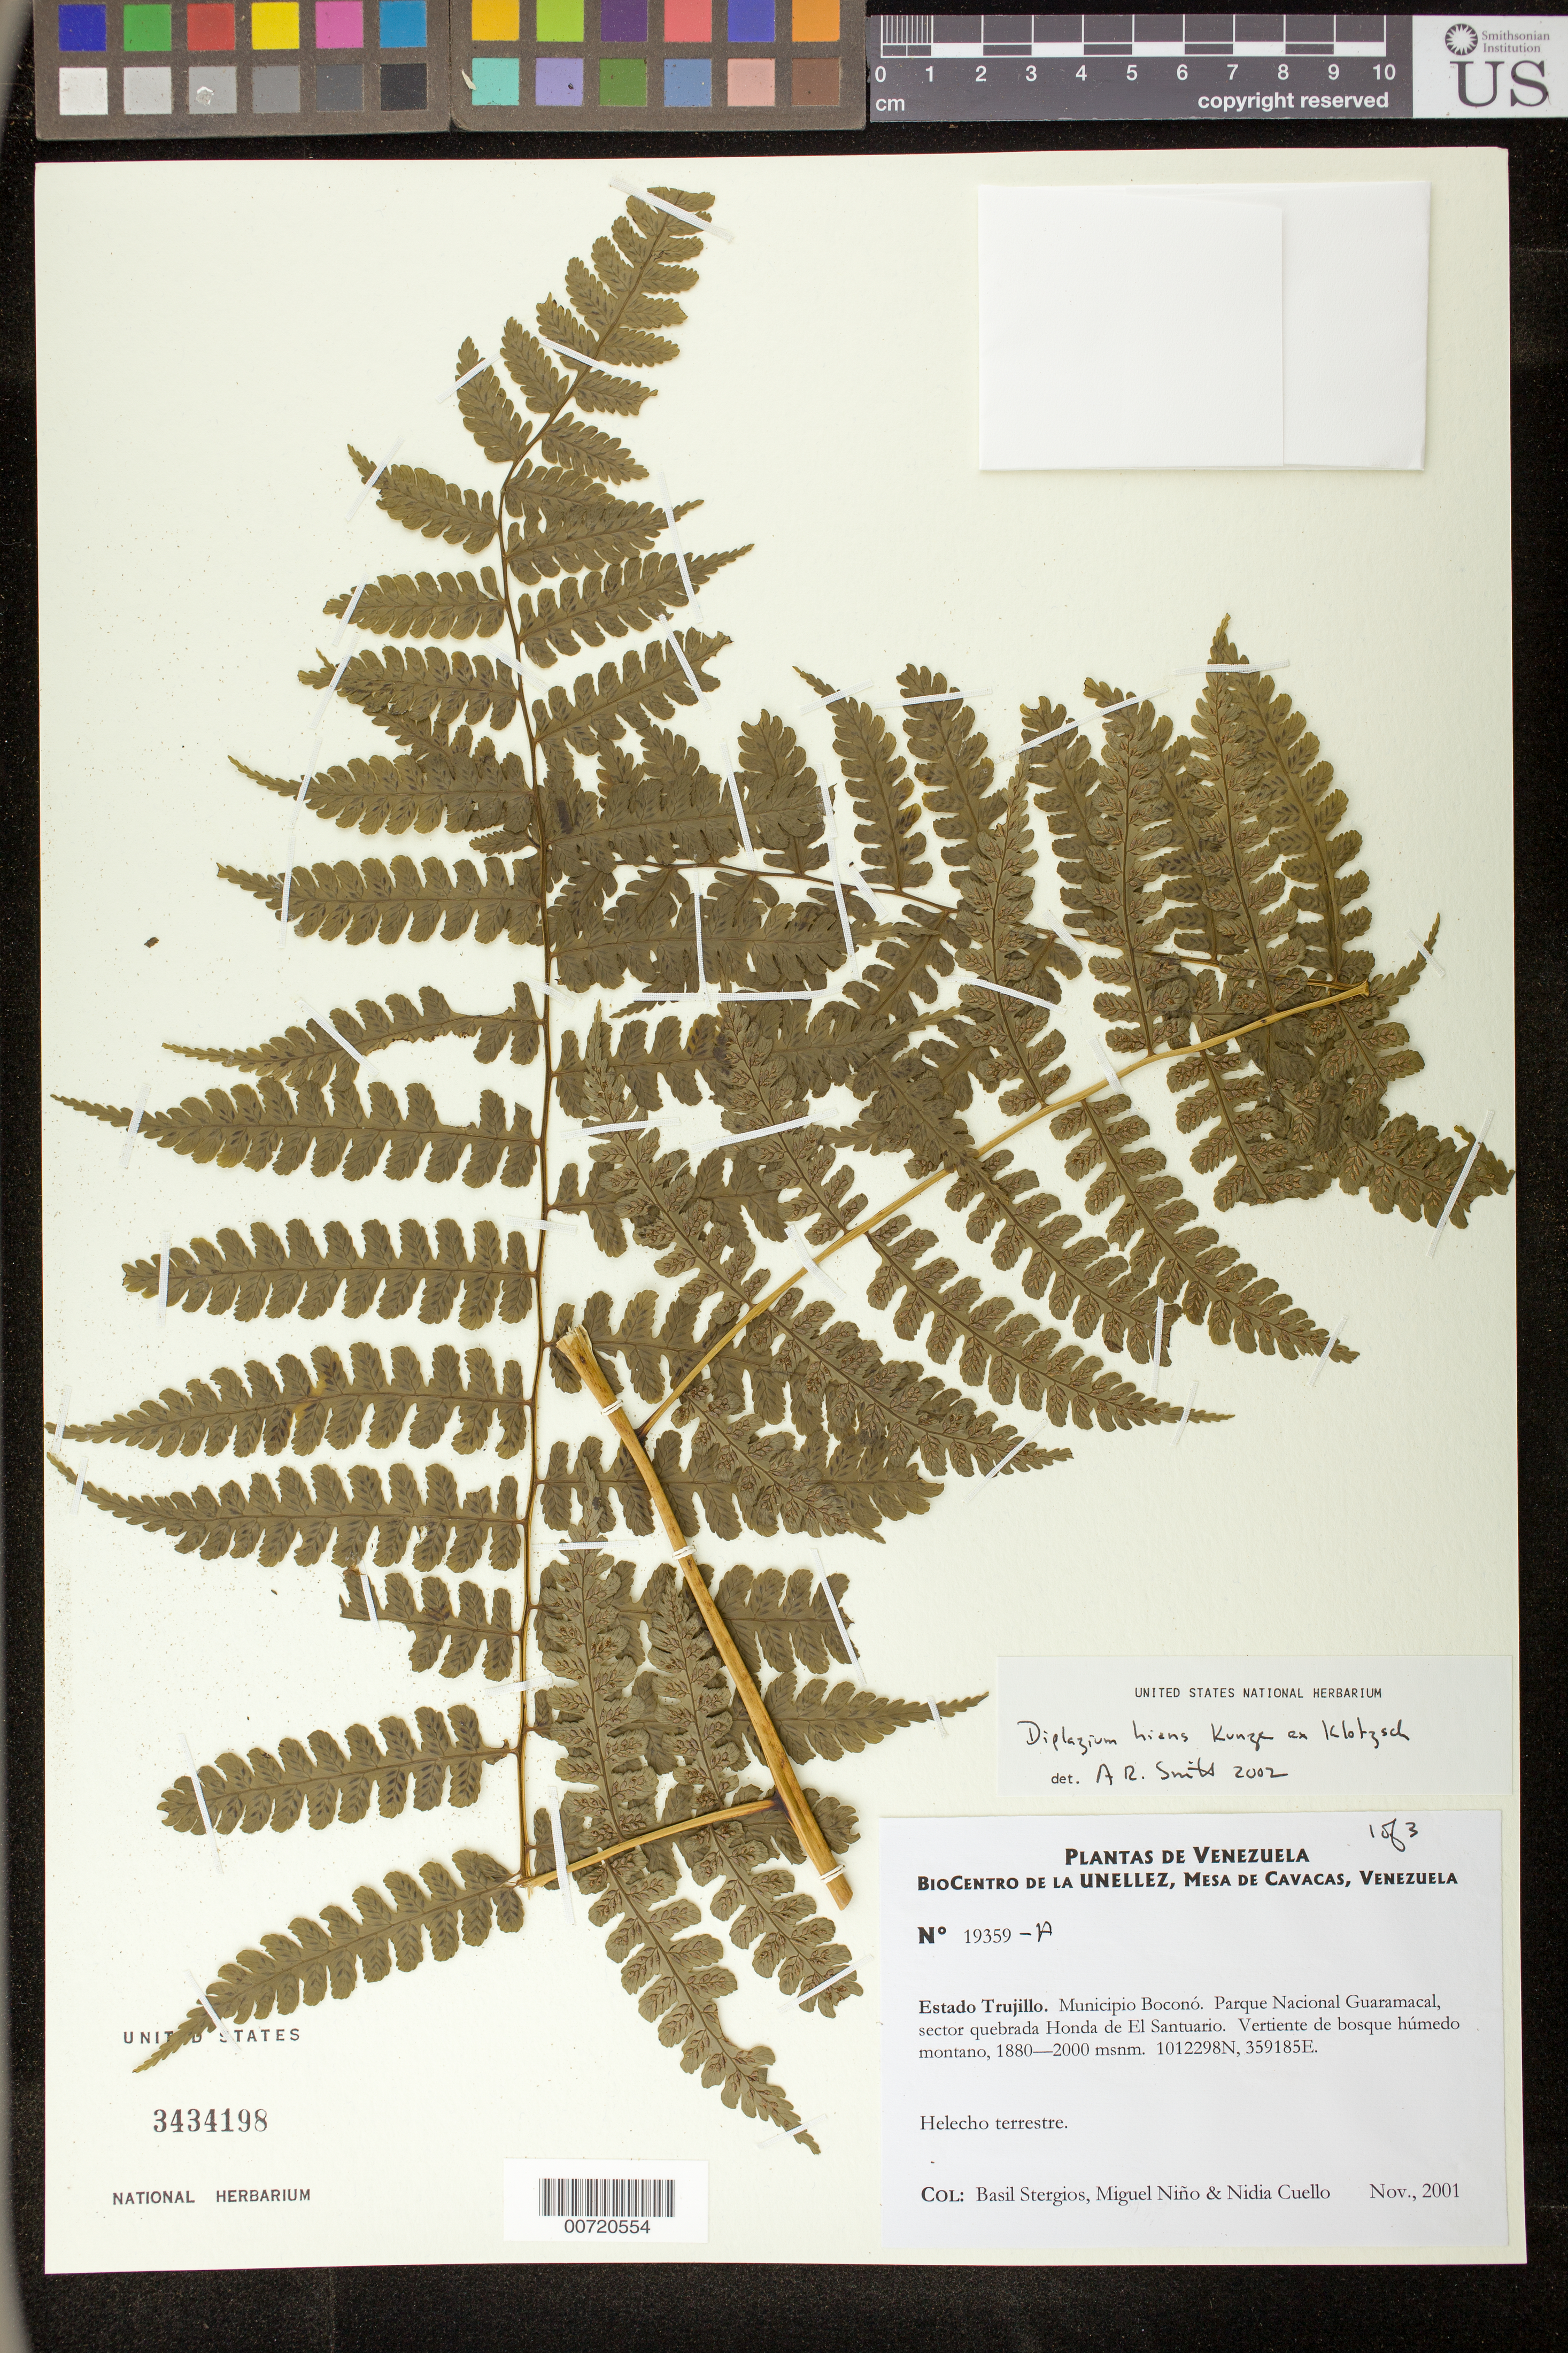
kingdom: Plantae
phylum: Tracheophyta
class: Polypodiopsida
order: Polypodiales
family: Athyriaceae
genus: Diplazium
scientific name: Diplazium hians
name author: Kunze ex Klotzsch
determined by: Smith, Alan R., (UC)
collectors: B. G. Stergios, S. M. Niño & N. L. Cuello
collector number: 19359A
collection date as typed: Nov 2001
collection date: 2001-11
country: Venezuela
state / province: Trujillo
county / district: Boconó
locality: Parque Nacional Guaramacal. Sector quebrada Honda de El Santuario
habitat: Vertiente de bosque húmedo montano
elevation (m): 1880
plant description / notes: PORT, US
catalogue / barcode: US 3434198